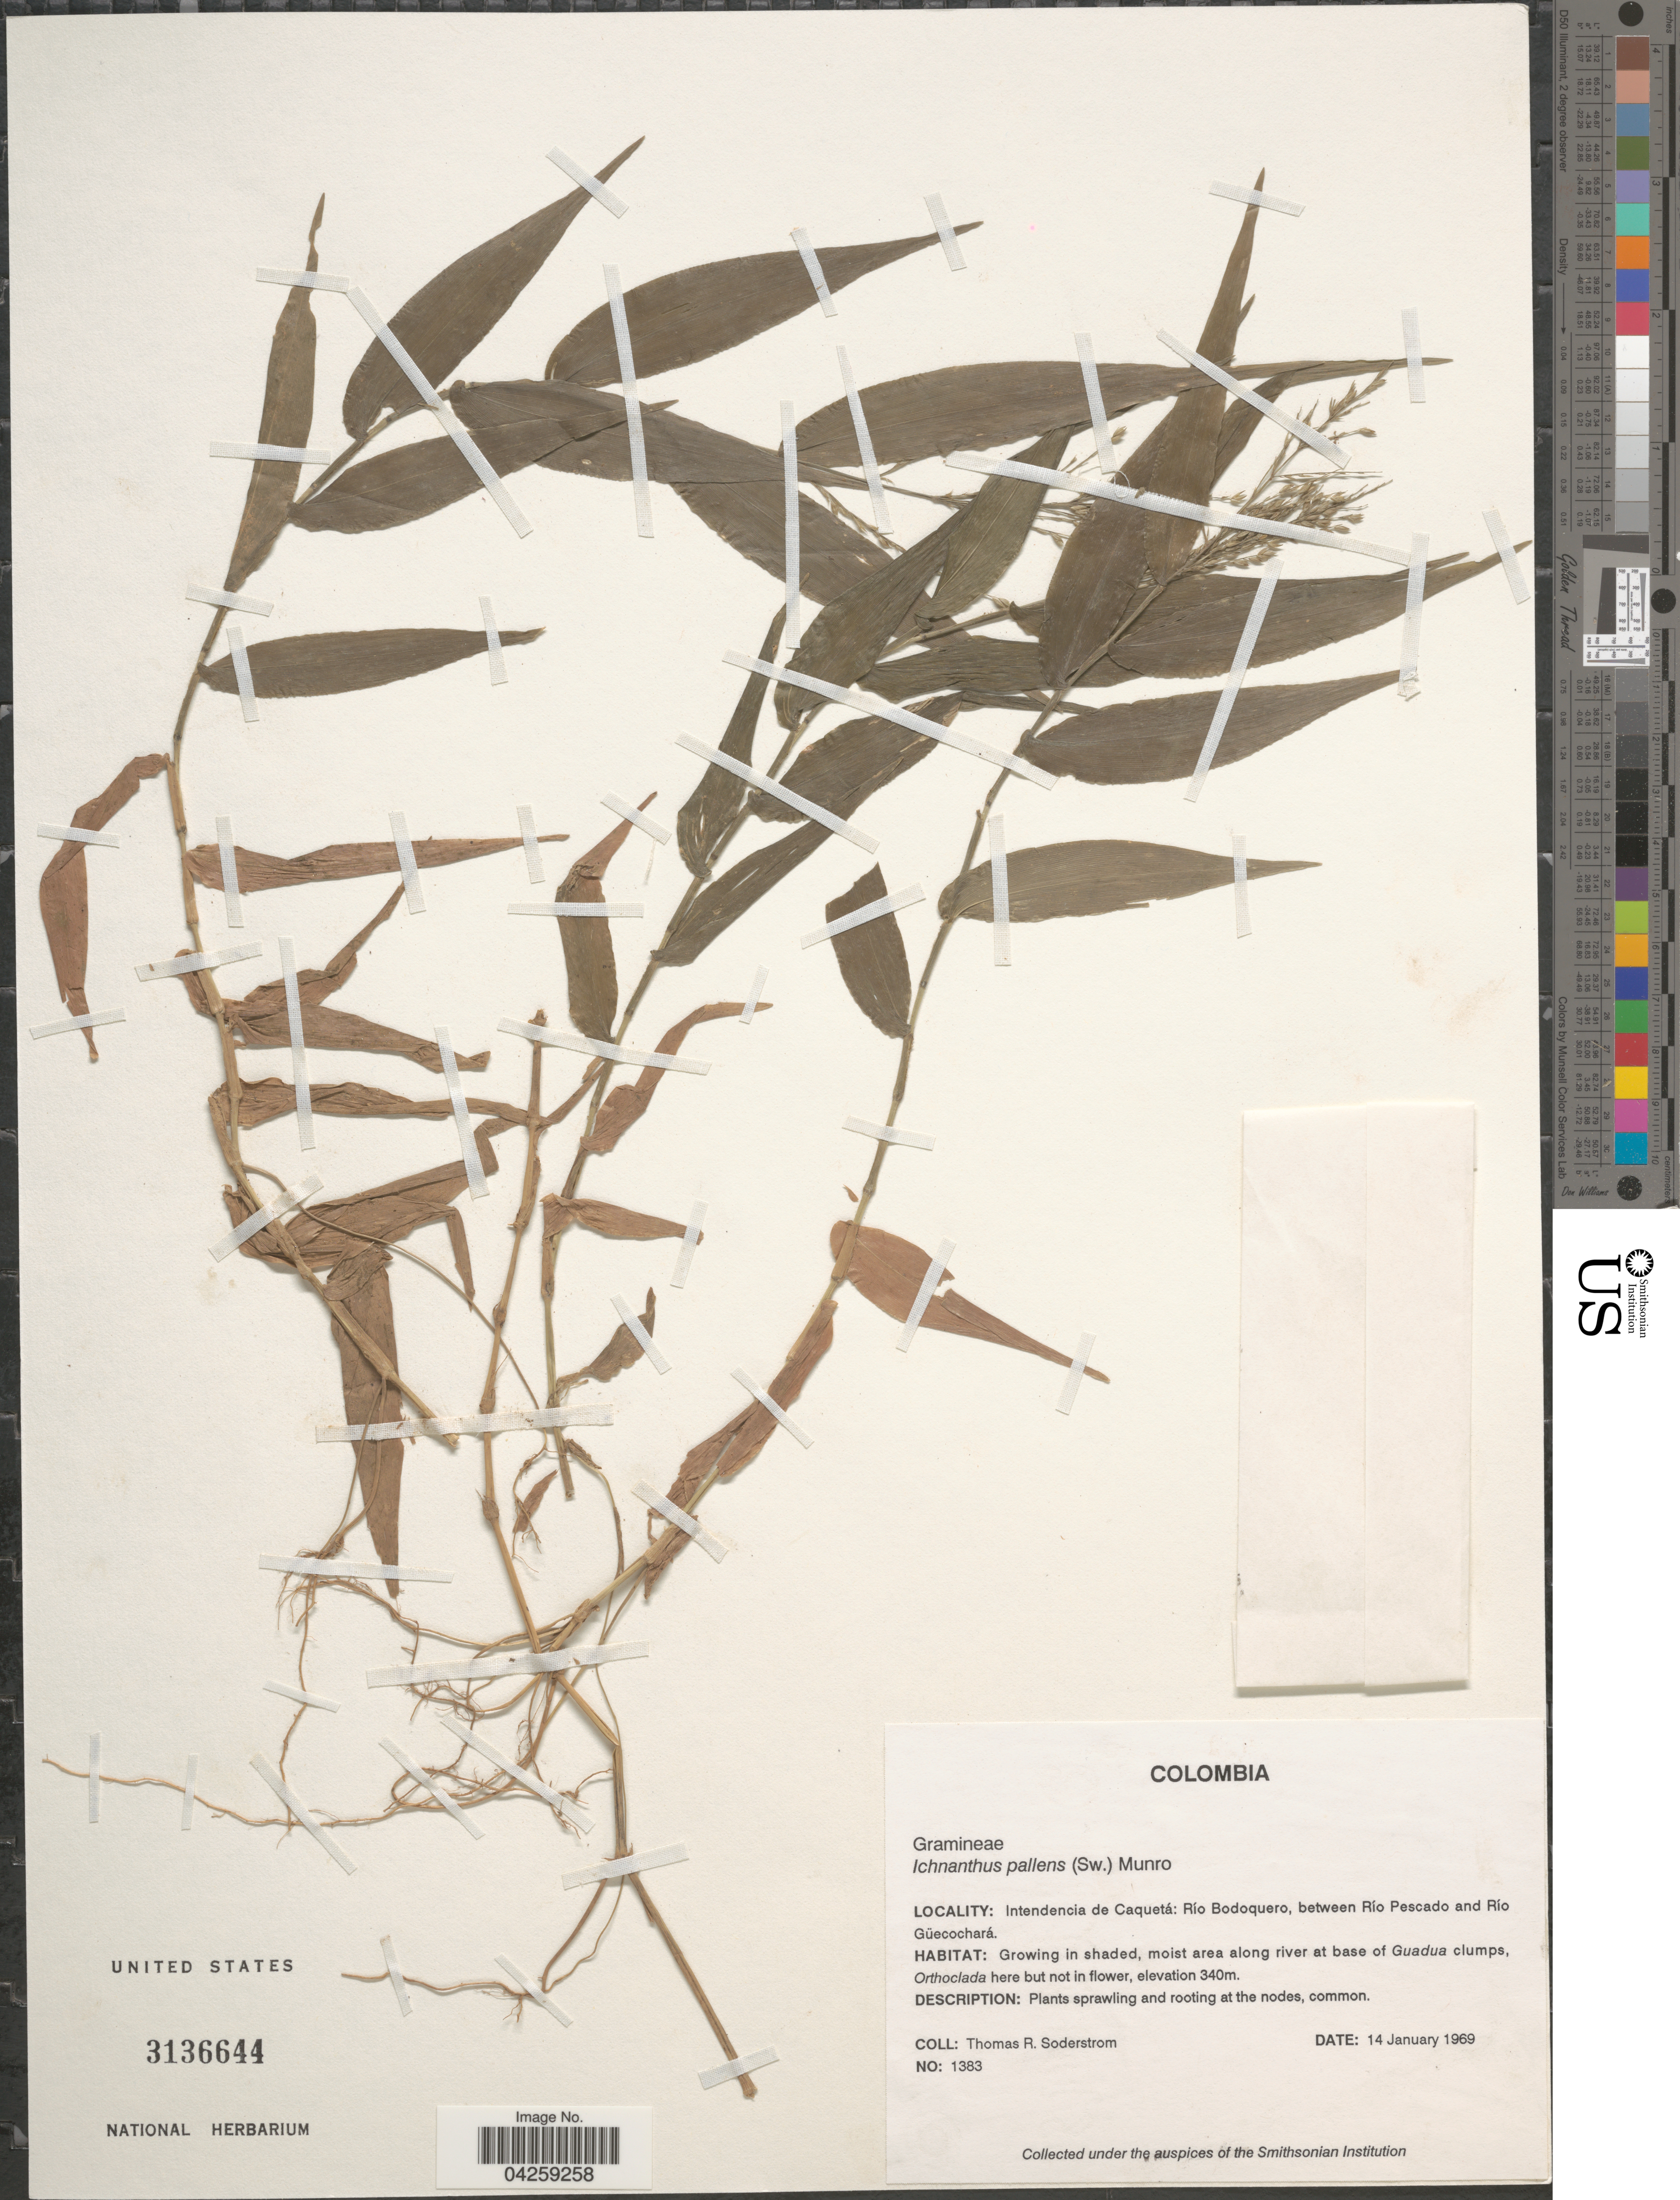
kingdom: Plantae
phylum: Tracheophyta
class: Liliopsida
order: Poales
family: Poaceae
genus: Ichnanthus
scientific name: Ichnanthus pallens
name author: (Sw.) Munro ex Benth.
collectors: T. R. Soderstrom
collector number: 1383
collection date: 1969-01-14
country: Colombia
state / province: Caquetá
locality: Intendencia de Caquetá: Río Bodoquero, between Río Pescado and Río Güecochará.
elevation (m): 340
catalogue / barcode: US 3136644